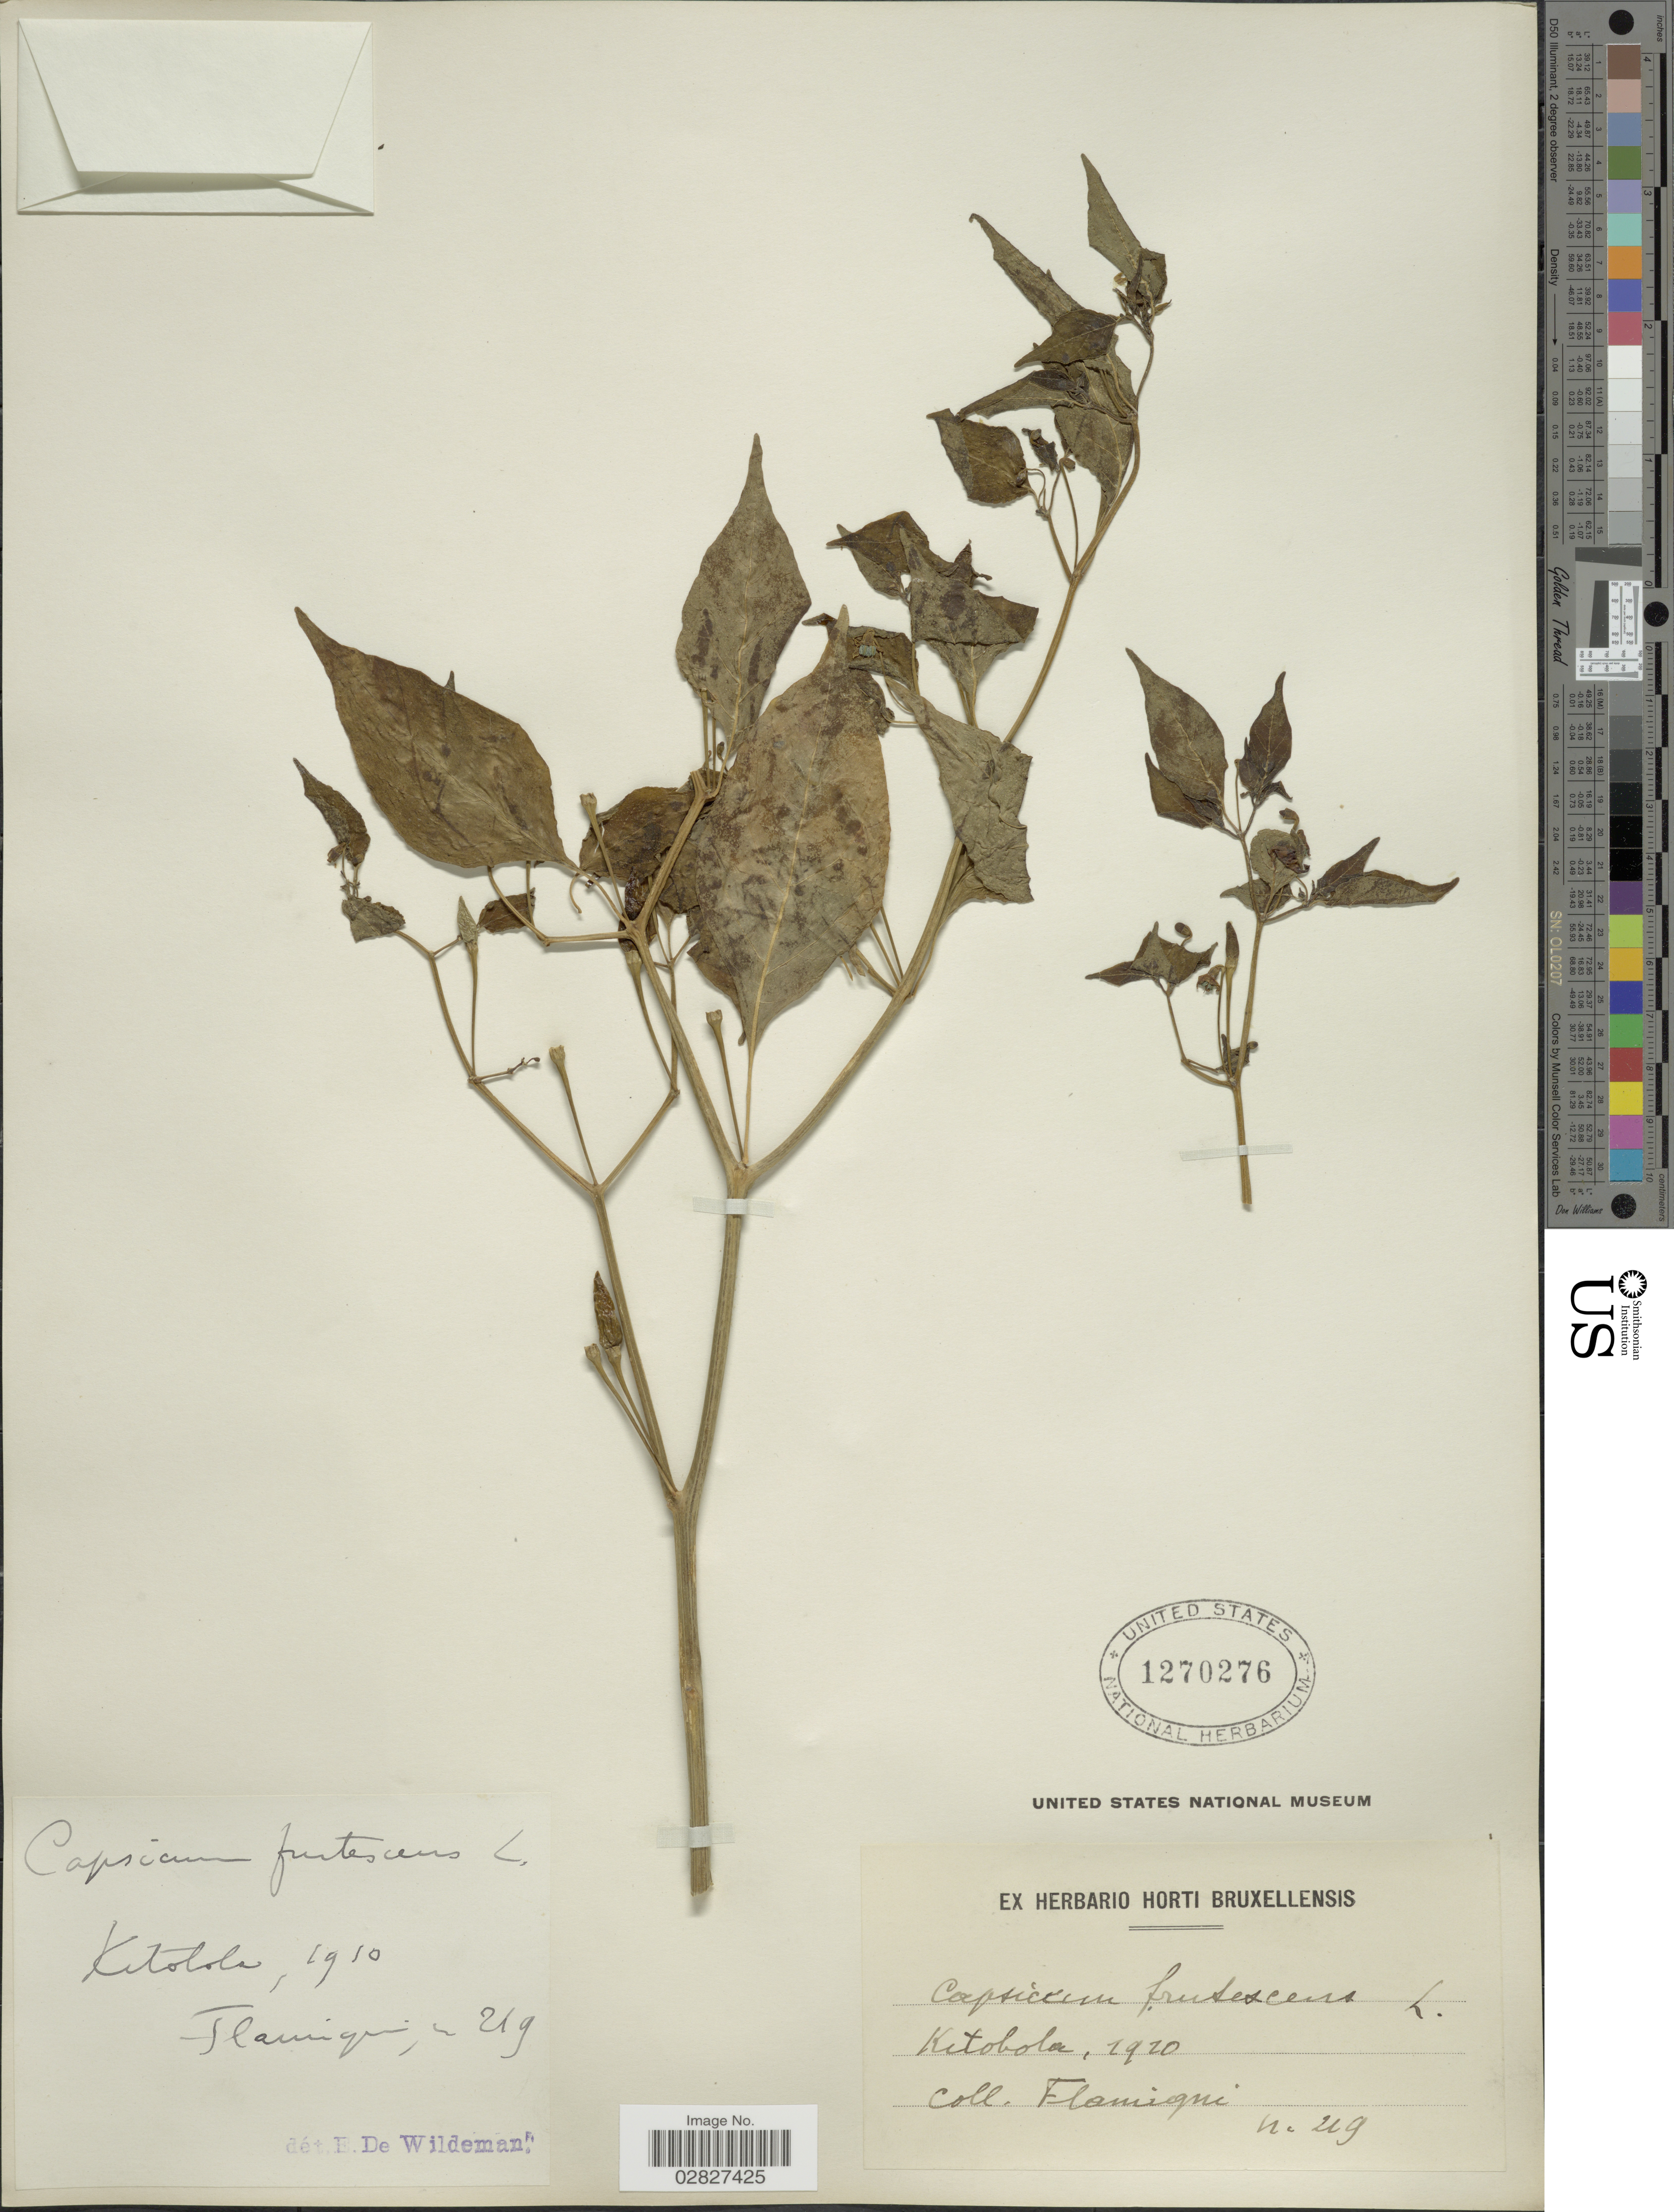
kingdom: Plantae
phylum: Tracheophyta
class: Magnoliopsida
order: Solanales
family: Solanaceae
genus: Capsicum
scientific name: Capsicum frutescens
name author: L.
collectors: -. Flamingni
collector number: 219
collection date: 1910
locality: Kitobola.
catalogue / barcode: US 1270276